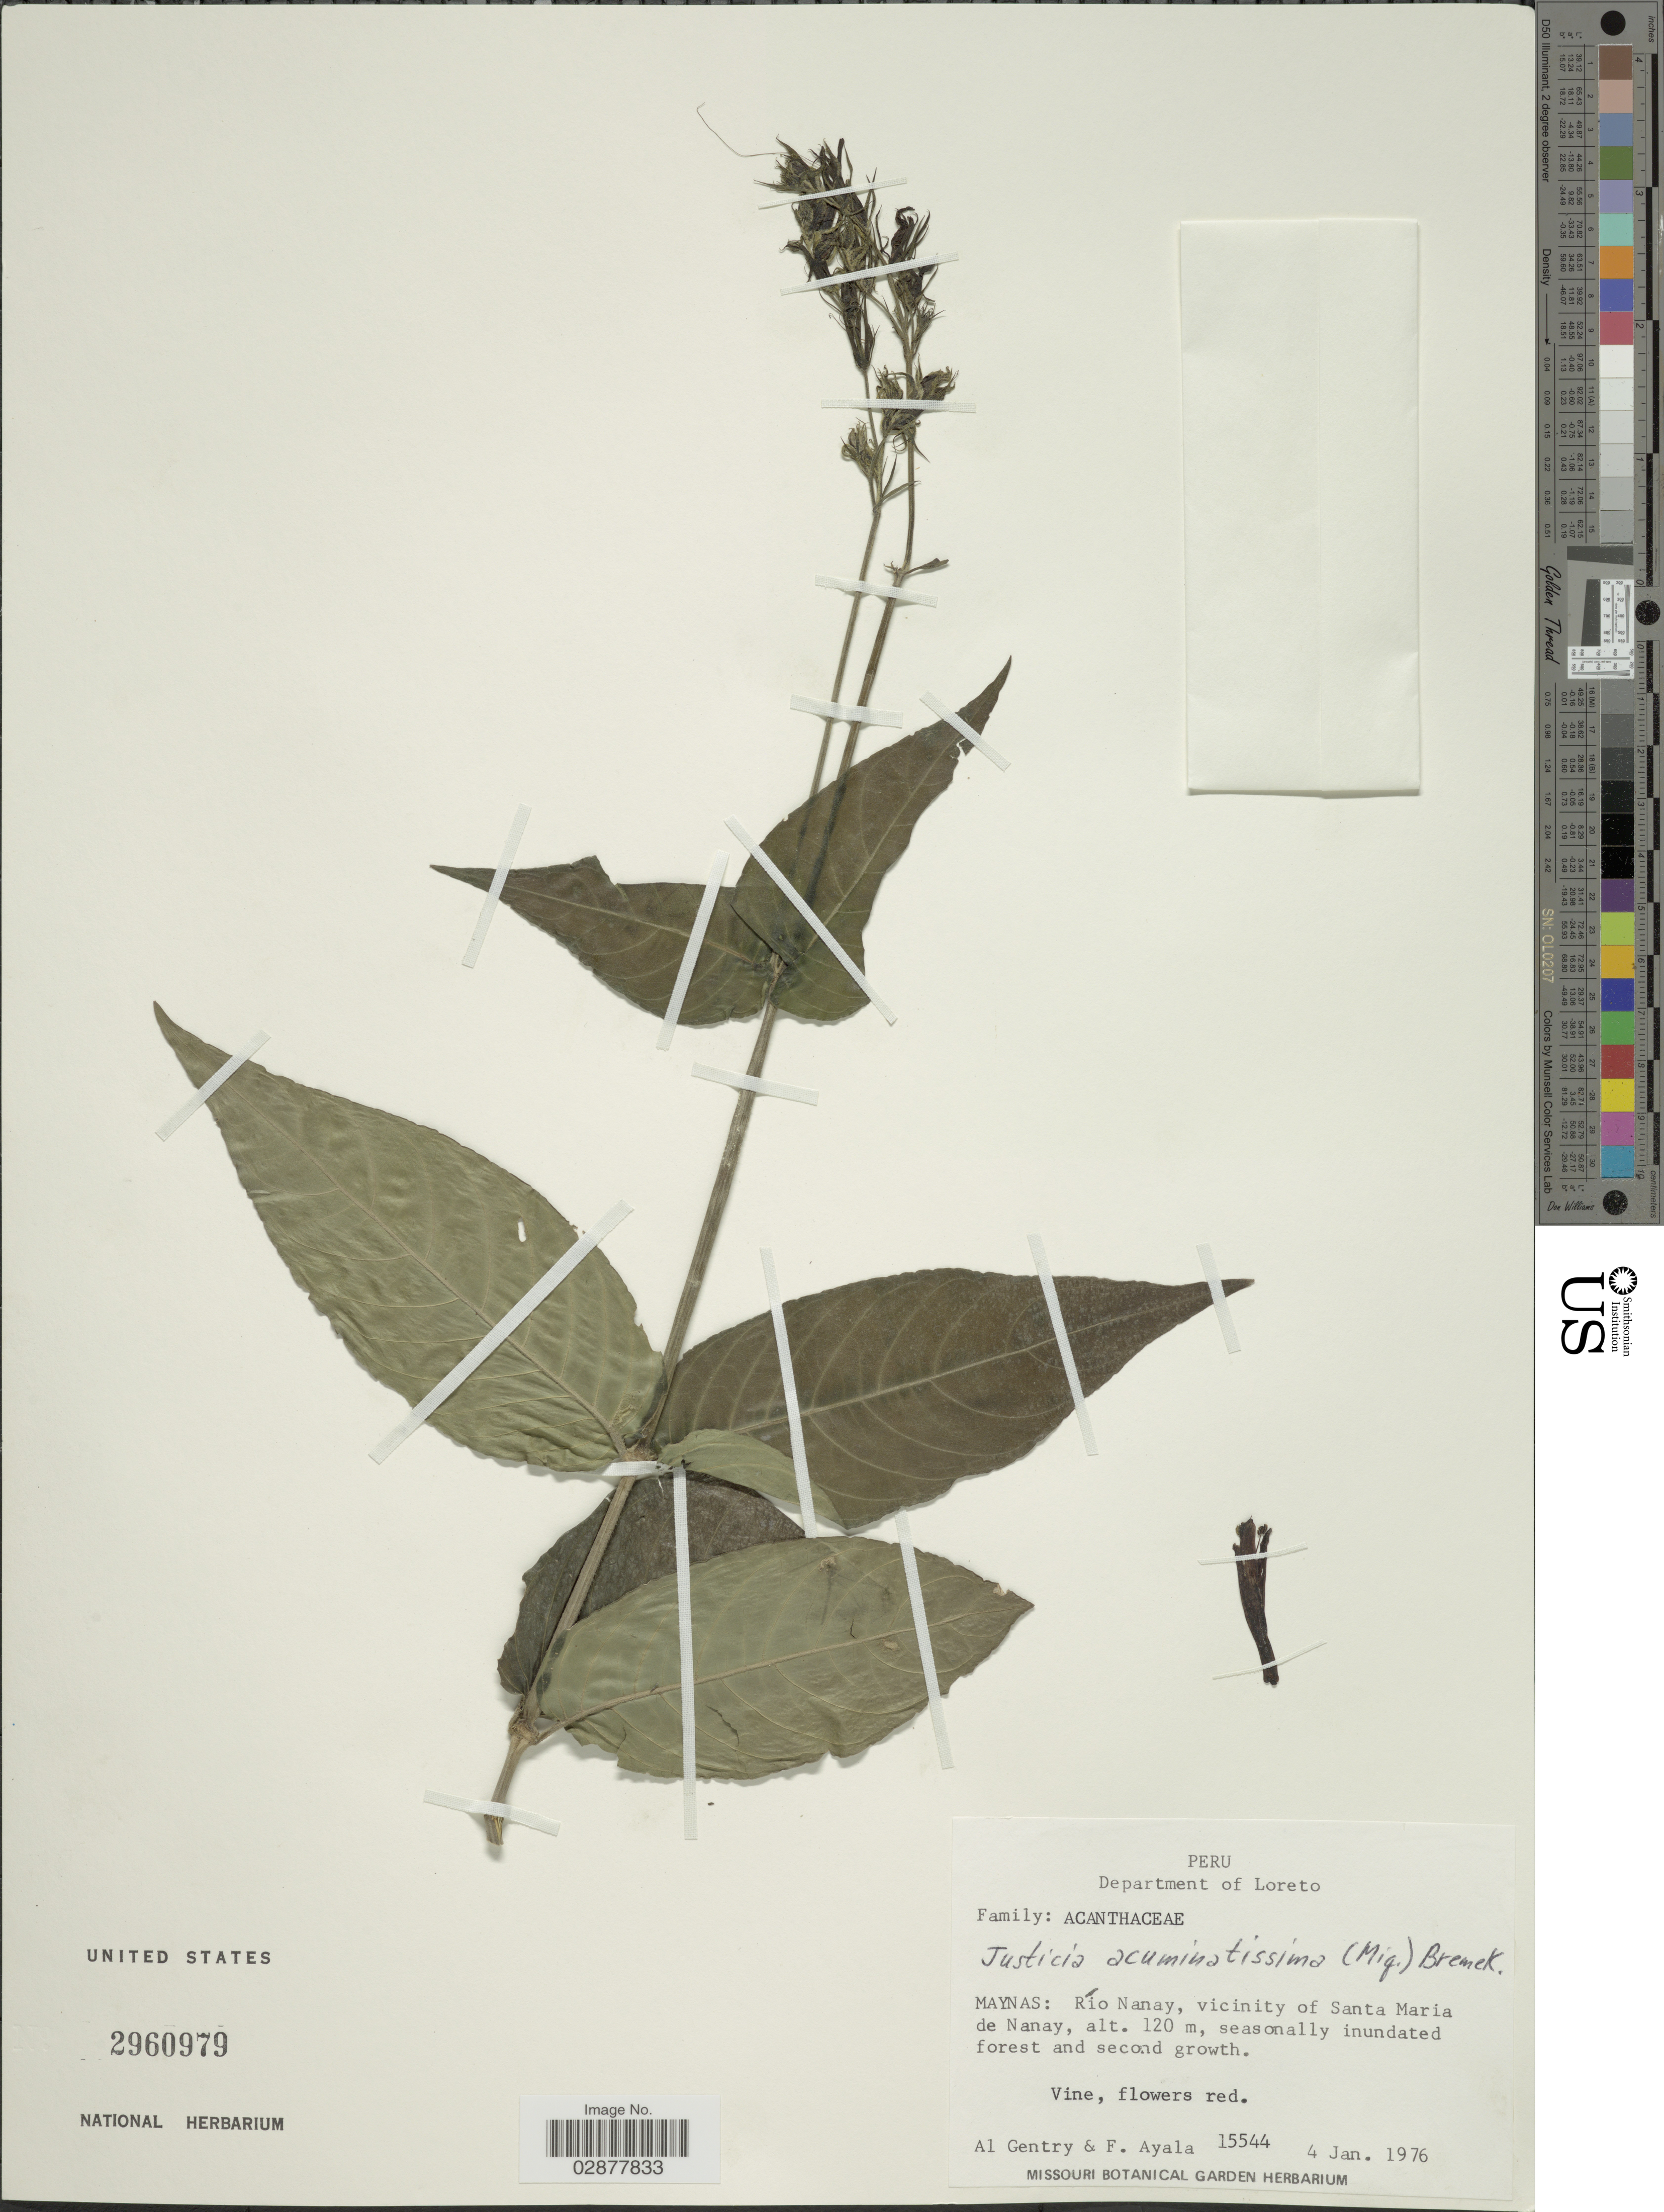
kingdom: Plantae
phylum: Tracheophyta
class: Magnoliopsida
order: Lamiales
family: Acanthaceae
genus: Justicia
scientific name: Justicia calycina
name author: (Nees) V.A.W. Graham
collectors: A. H. Gentry & F. Ayala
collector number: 15544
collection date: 1976-01-04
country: Peru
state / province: Loreto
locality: Department of Loreto. Maynas: Río Nanay, vicinity of Santa Maria de Nanay.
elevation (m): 120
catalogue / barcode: US 2960979